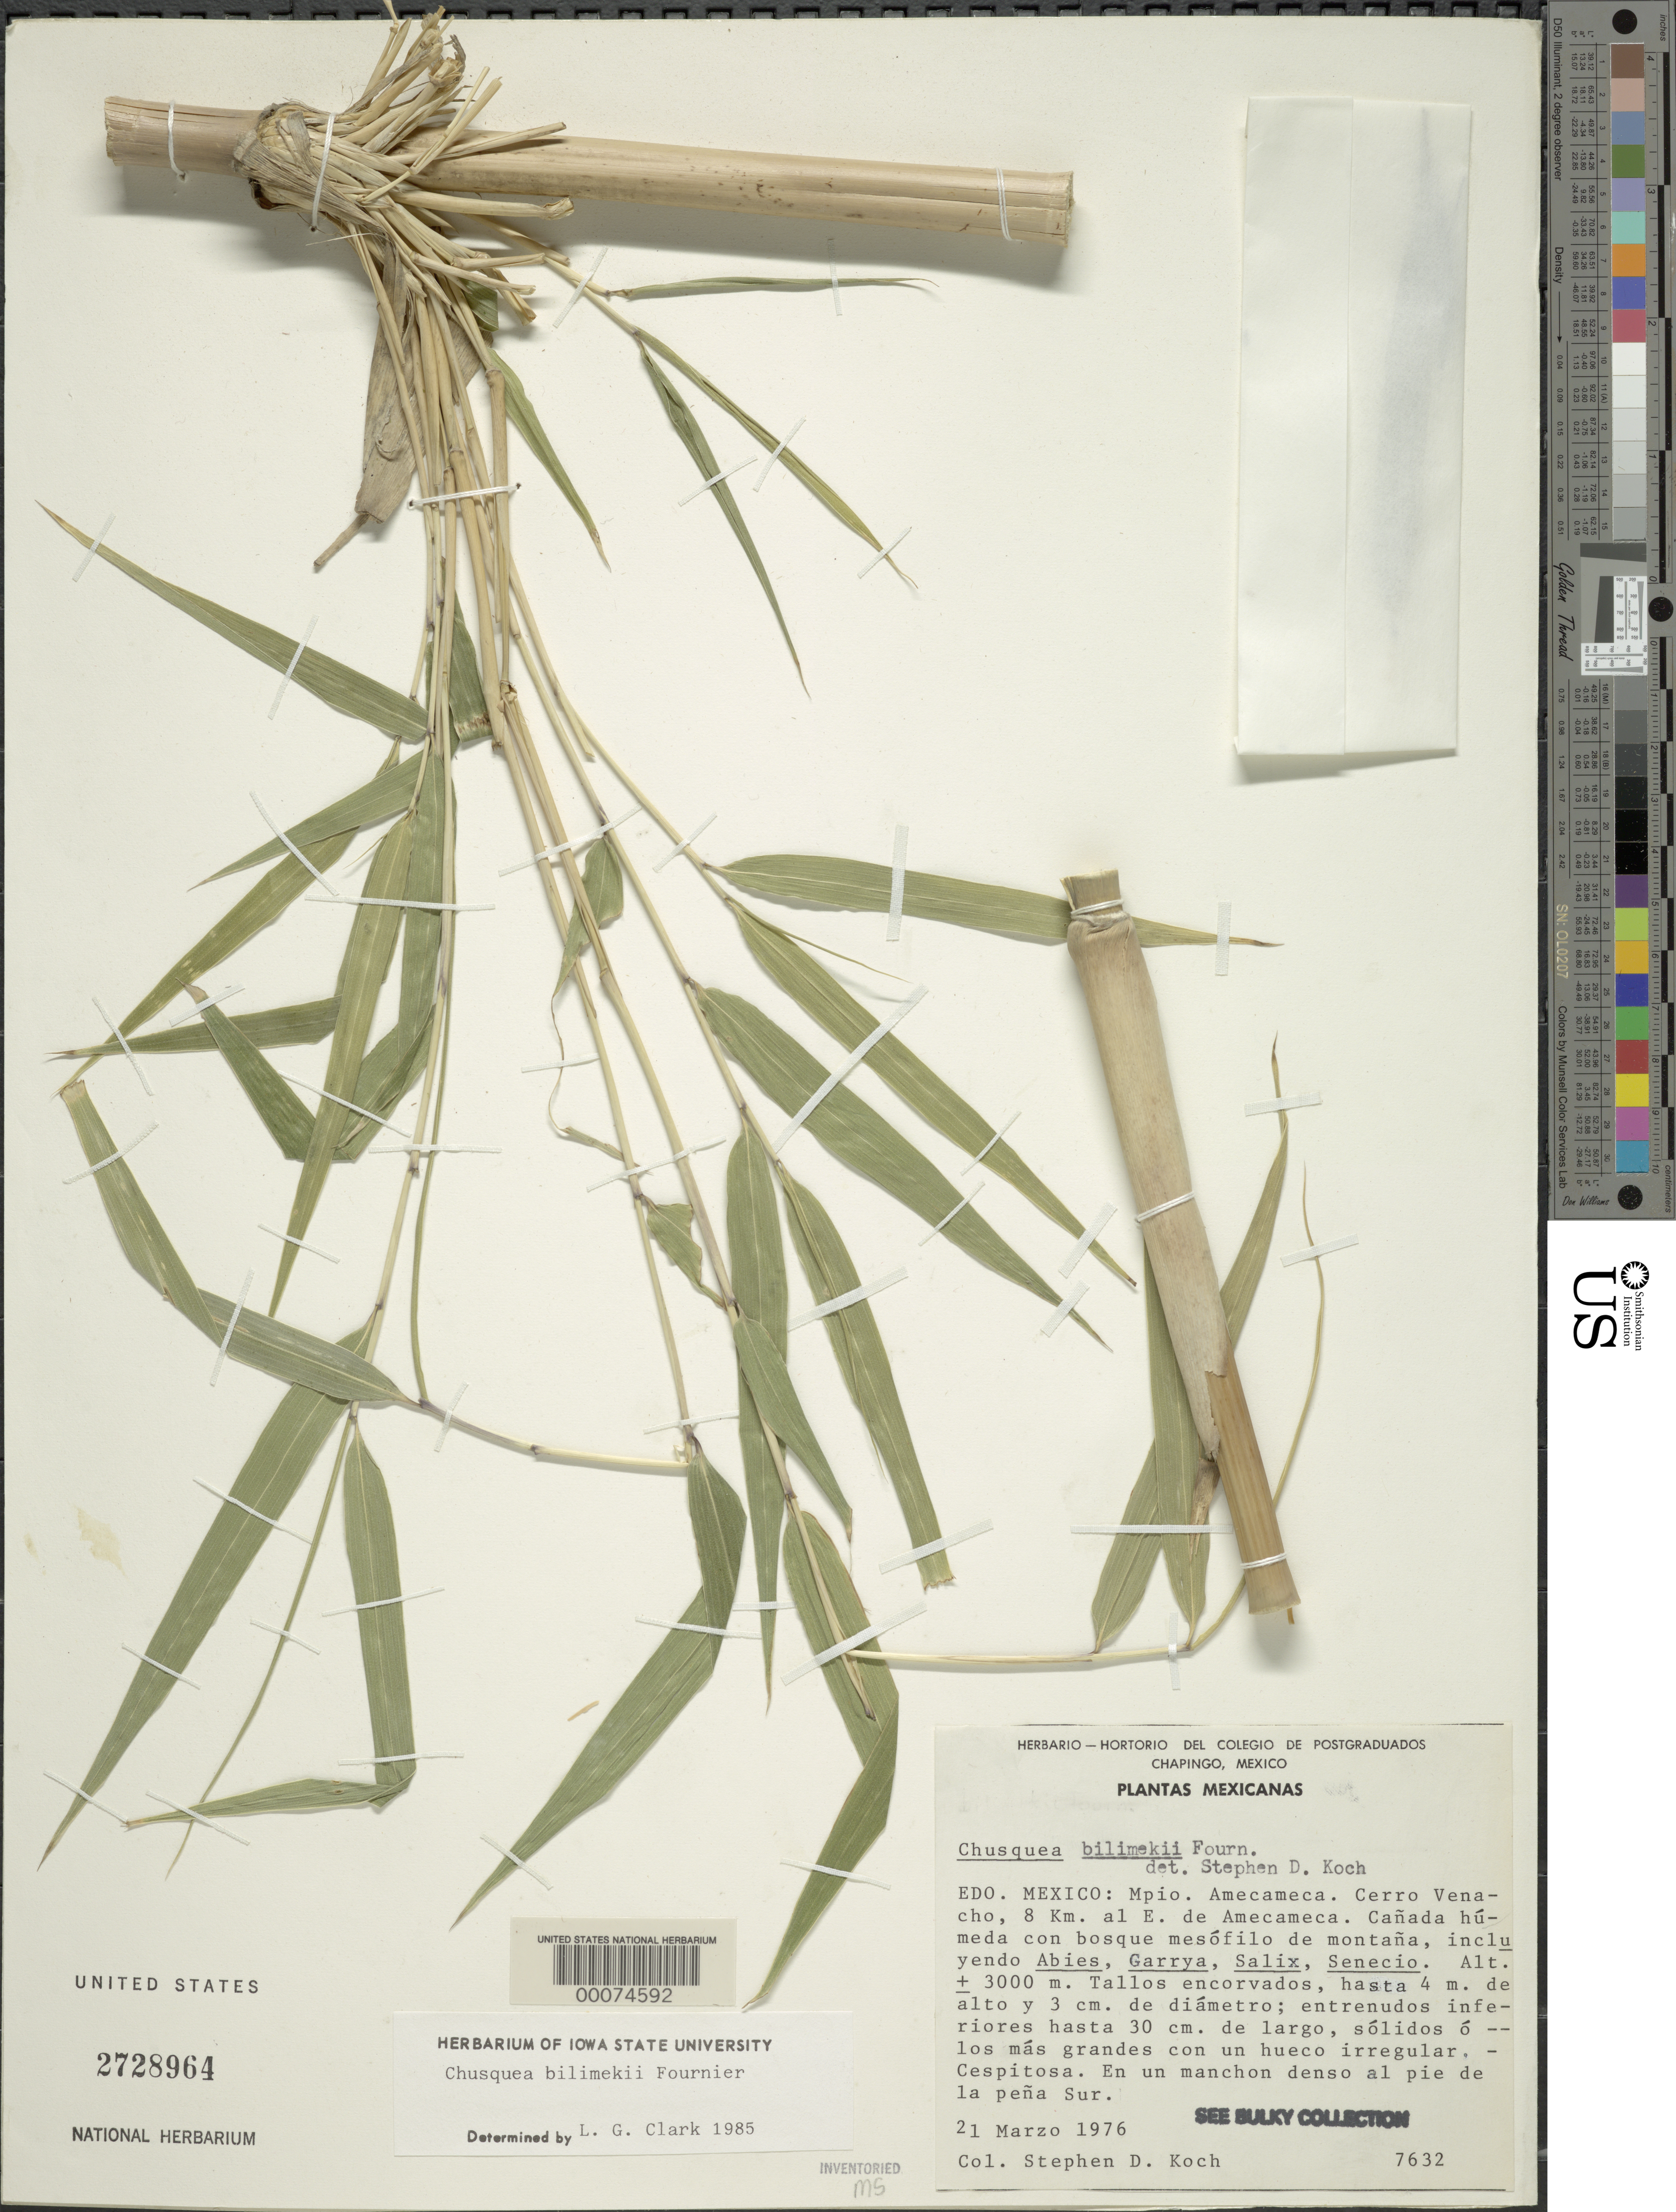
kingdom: Plantae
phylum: Tracheophyta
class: Liliopsida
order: Poales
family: Poaceae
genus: Chusquea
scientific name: Chusquea bilimekii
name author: E. Fourn.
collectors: S. D. Koch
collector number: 7632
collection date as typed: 21 Mar 1976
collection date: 1976-03-21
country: Mexico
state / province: México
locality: Mpio. Amecameca, Cerro Venacho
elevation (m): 3000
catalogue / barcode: US 2728964